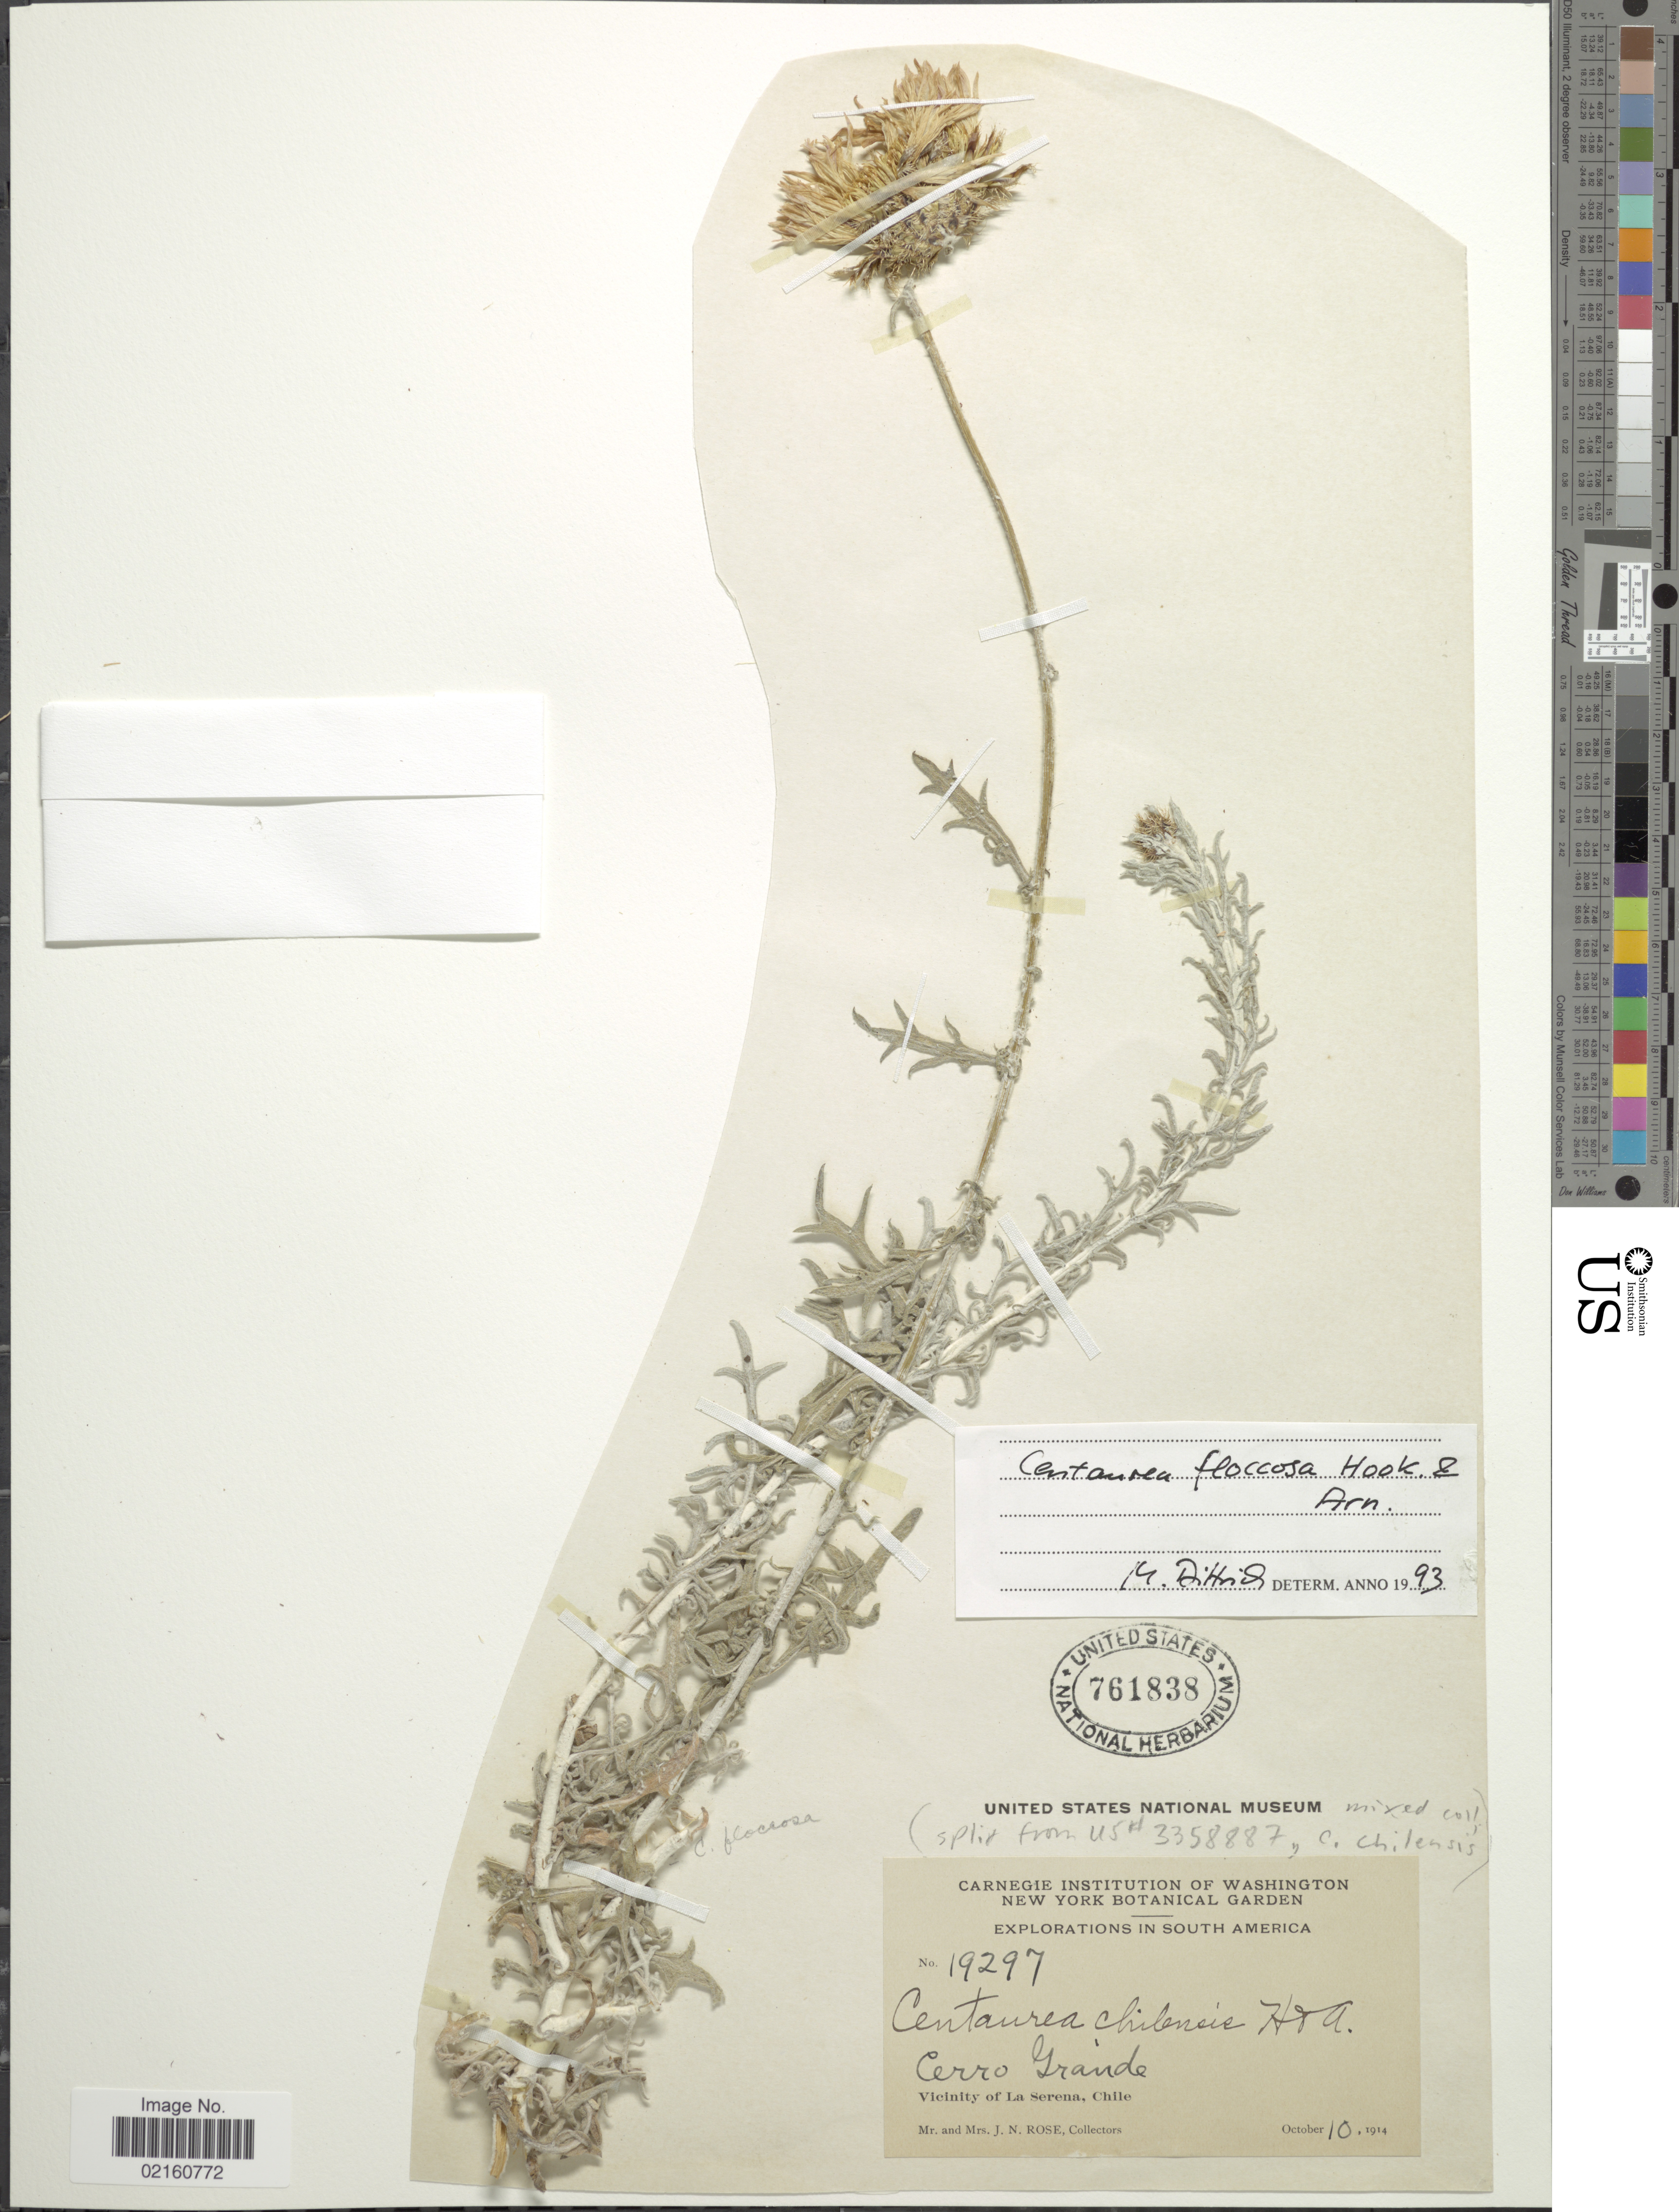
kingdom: Plantae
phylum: Tracheophyta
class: Magnoliopsida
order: Asterales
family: Asteraceae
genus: Centaurea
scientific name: Centaurea floccosa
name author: Hook. & Arn.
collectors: J. N. Rose & L. B. Rose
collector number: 19297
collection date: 1914-10-10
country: Chile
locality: South America, Cerro Grande, Vicinity of La Serena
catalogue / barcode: US 761838